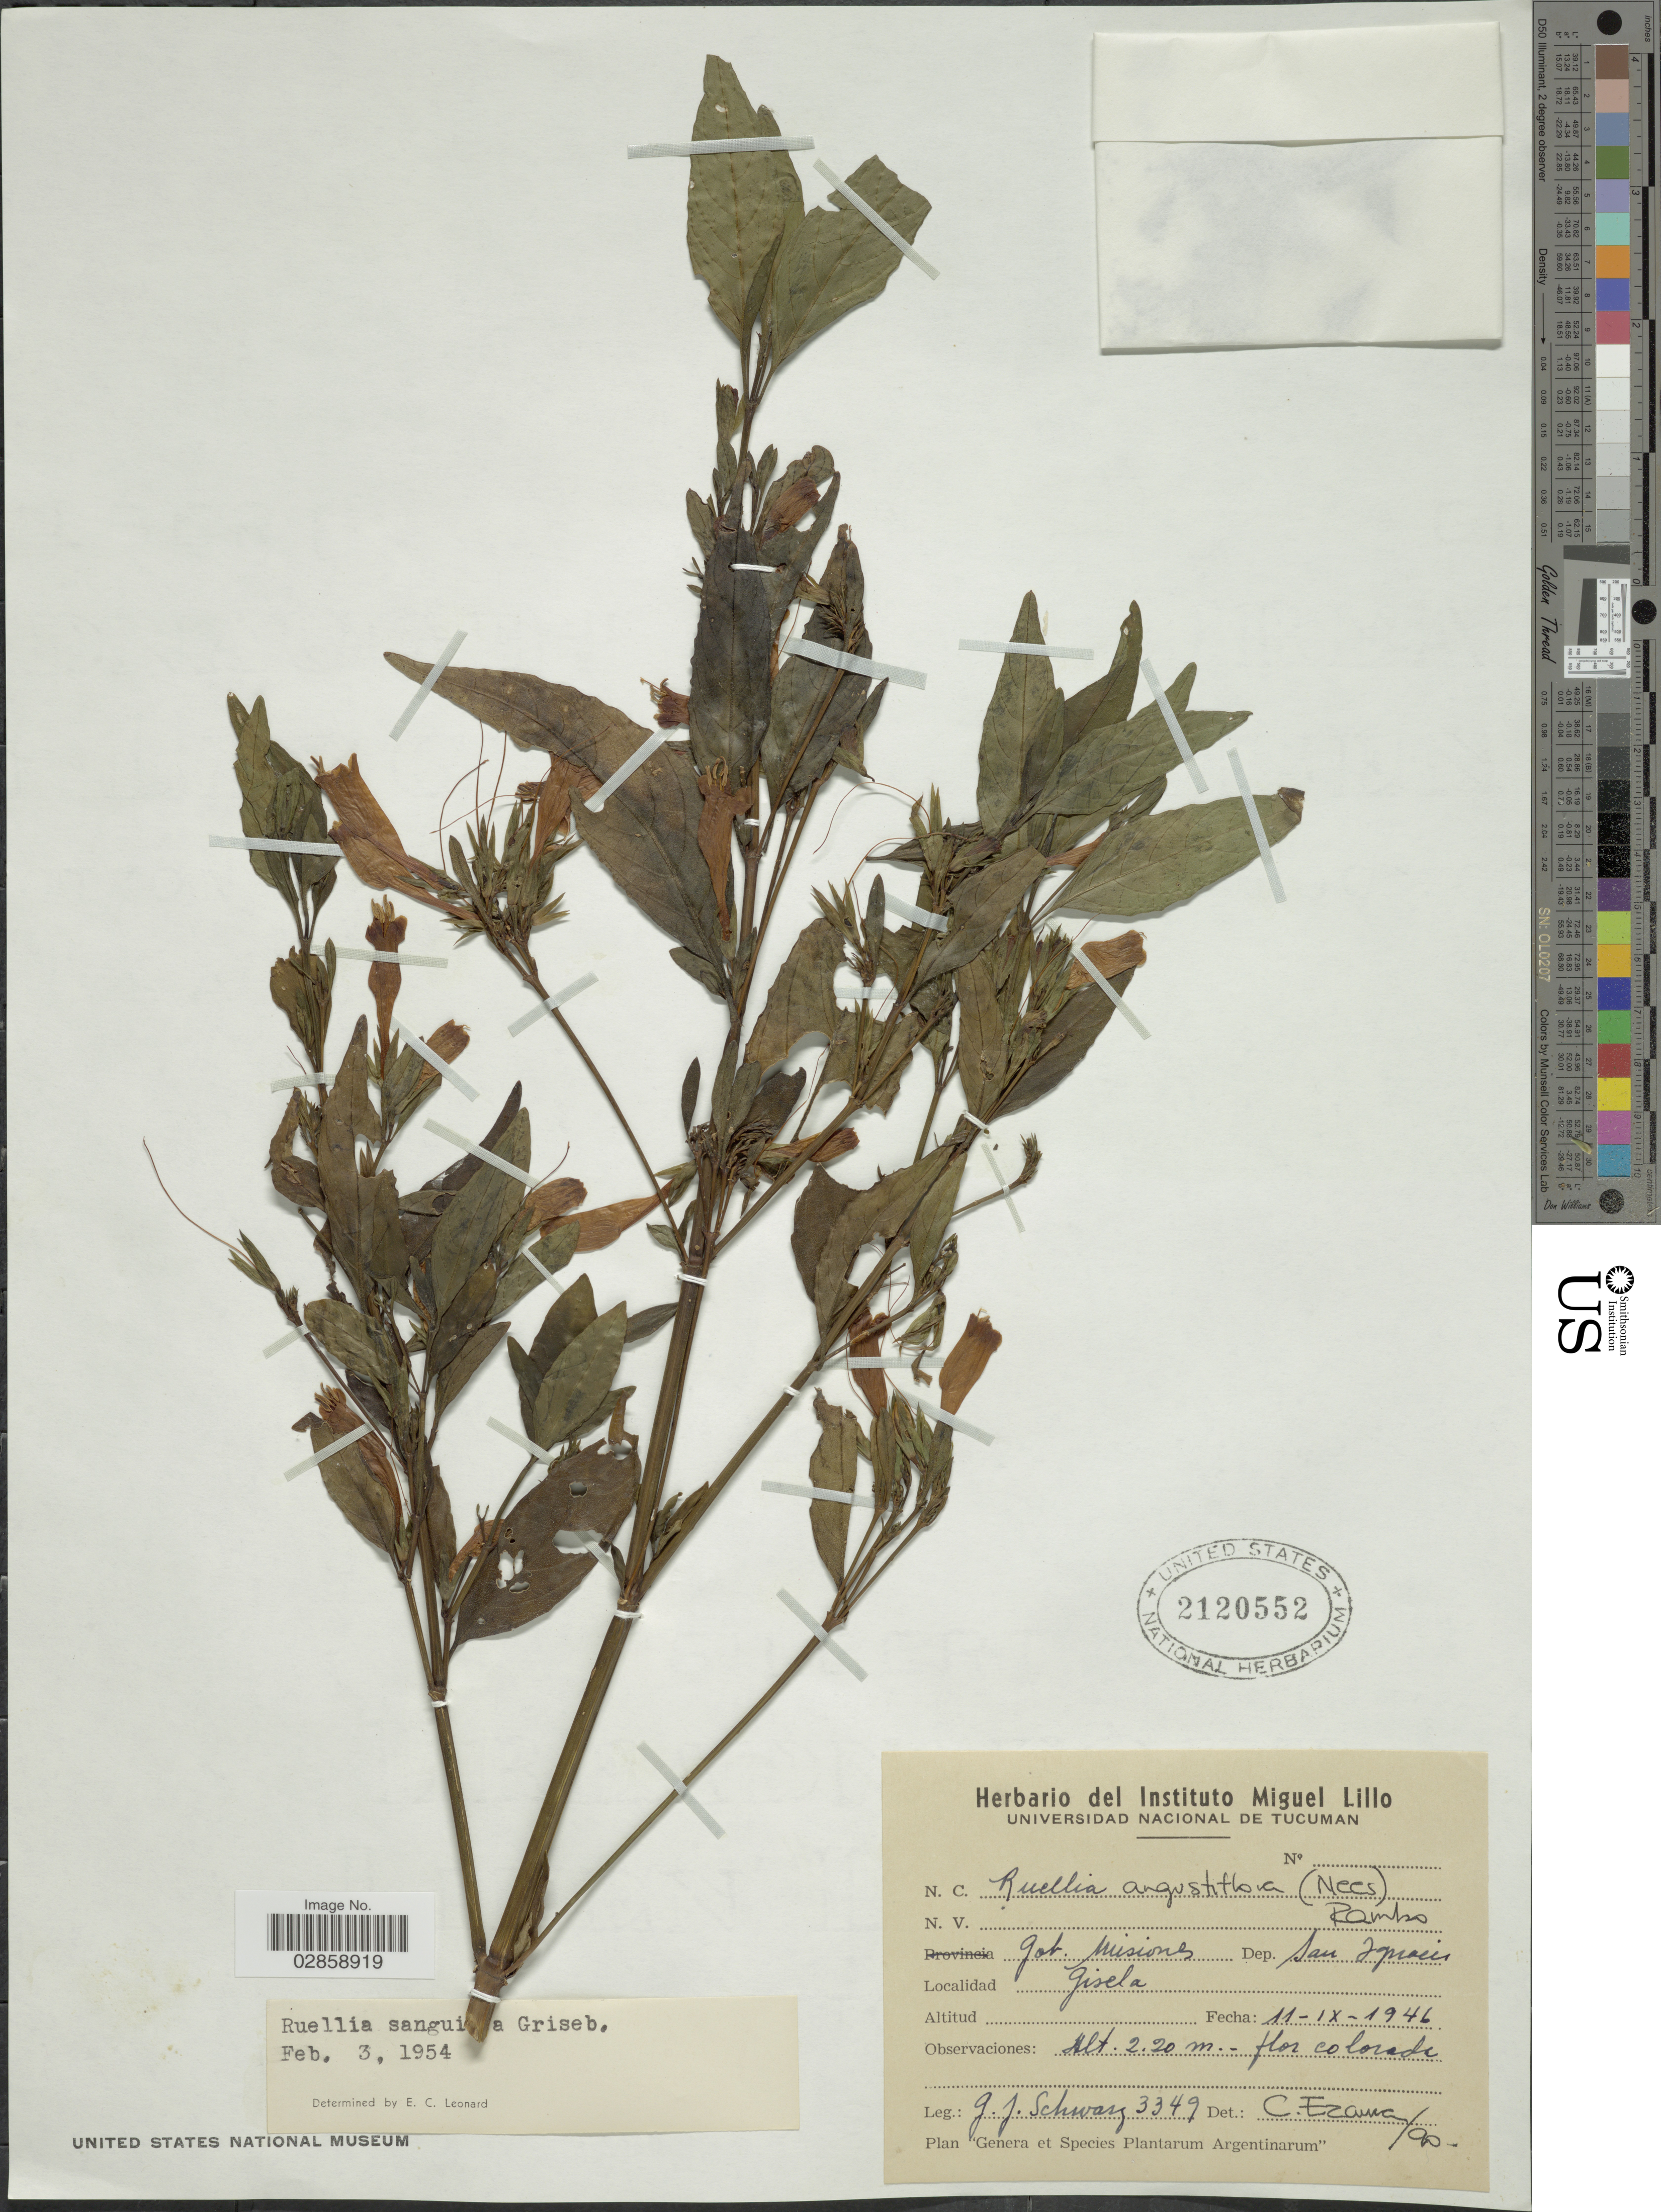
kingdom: Plantae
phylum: Tracheophyta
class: Magnoliopsida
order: Lamiales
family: Acanthaceae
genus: Ruellia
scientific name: Ruellia angustiflora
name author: (Nees) Lindau ex Rambo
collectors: G. J. Schwarz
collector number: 3349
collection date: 1946-09-11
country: Argentina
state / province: Misiones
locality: Gob. Misiones. Dep. San Ignacio. Gisela.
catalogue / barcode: US 2120552